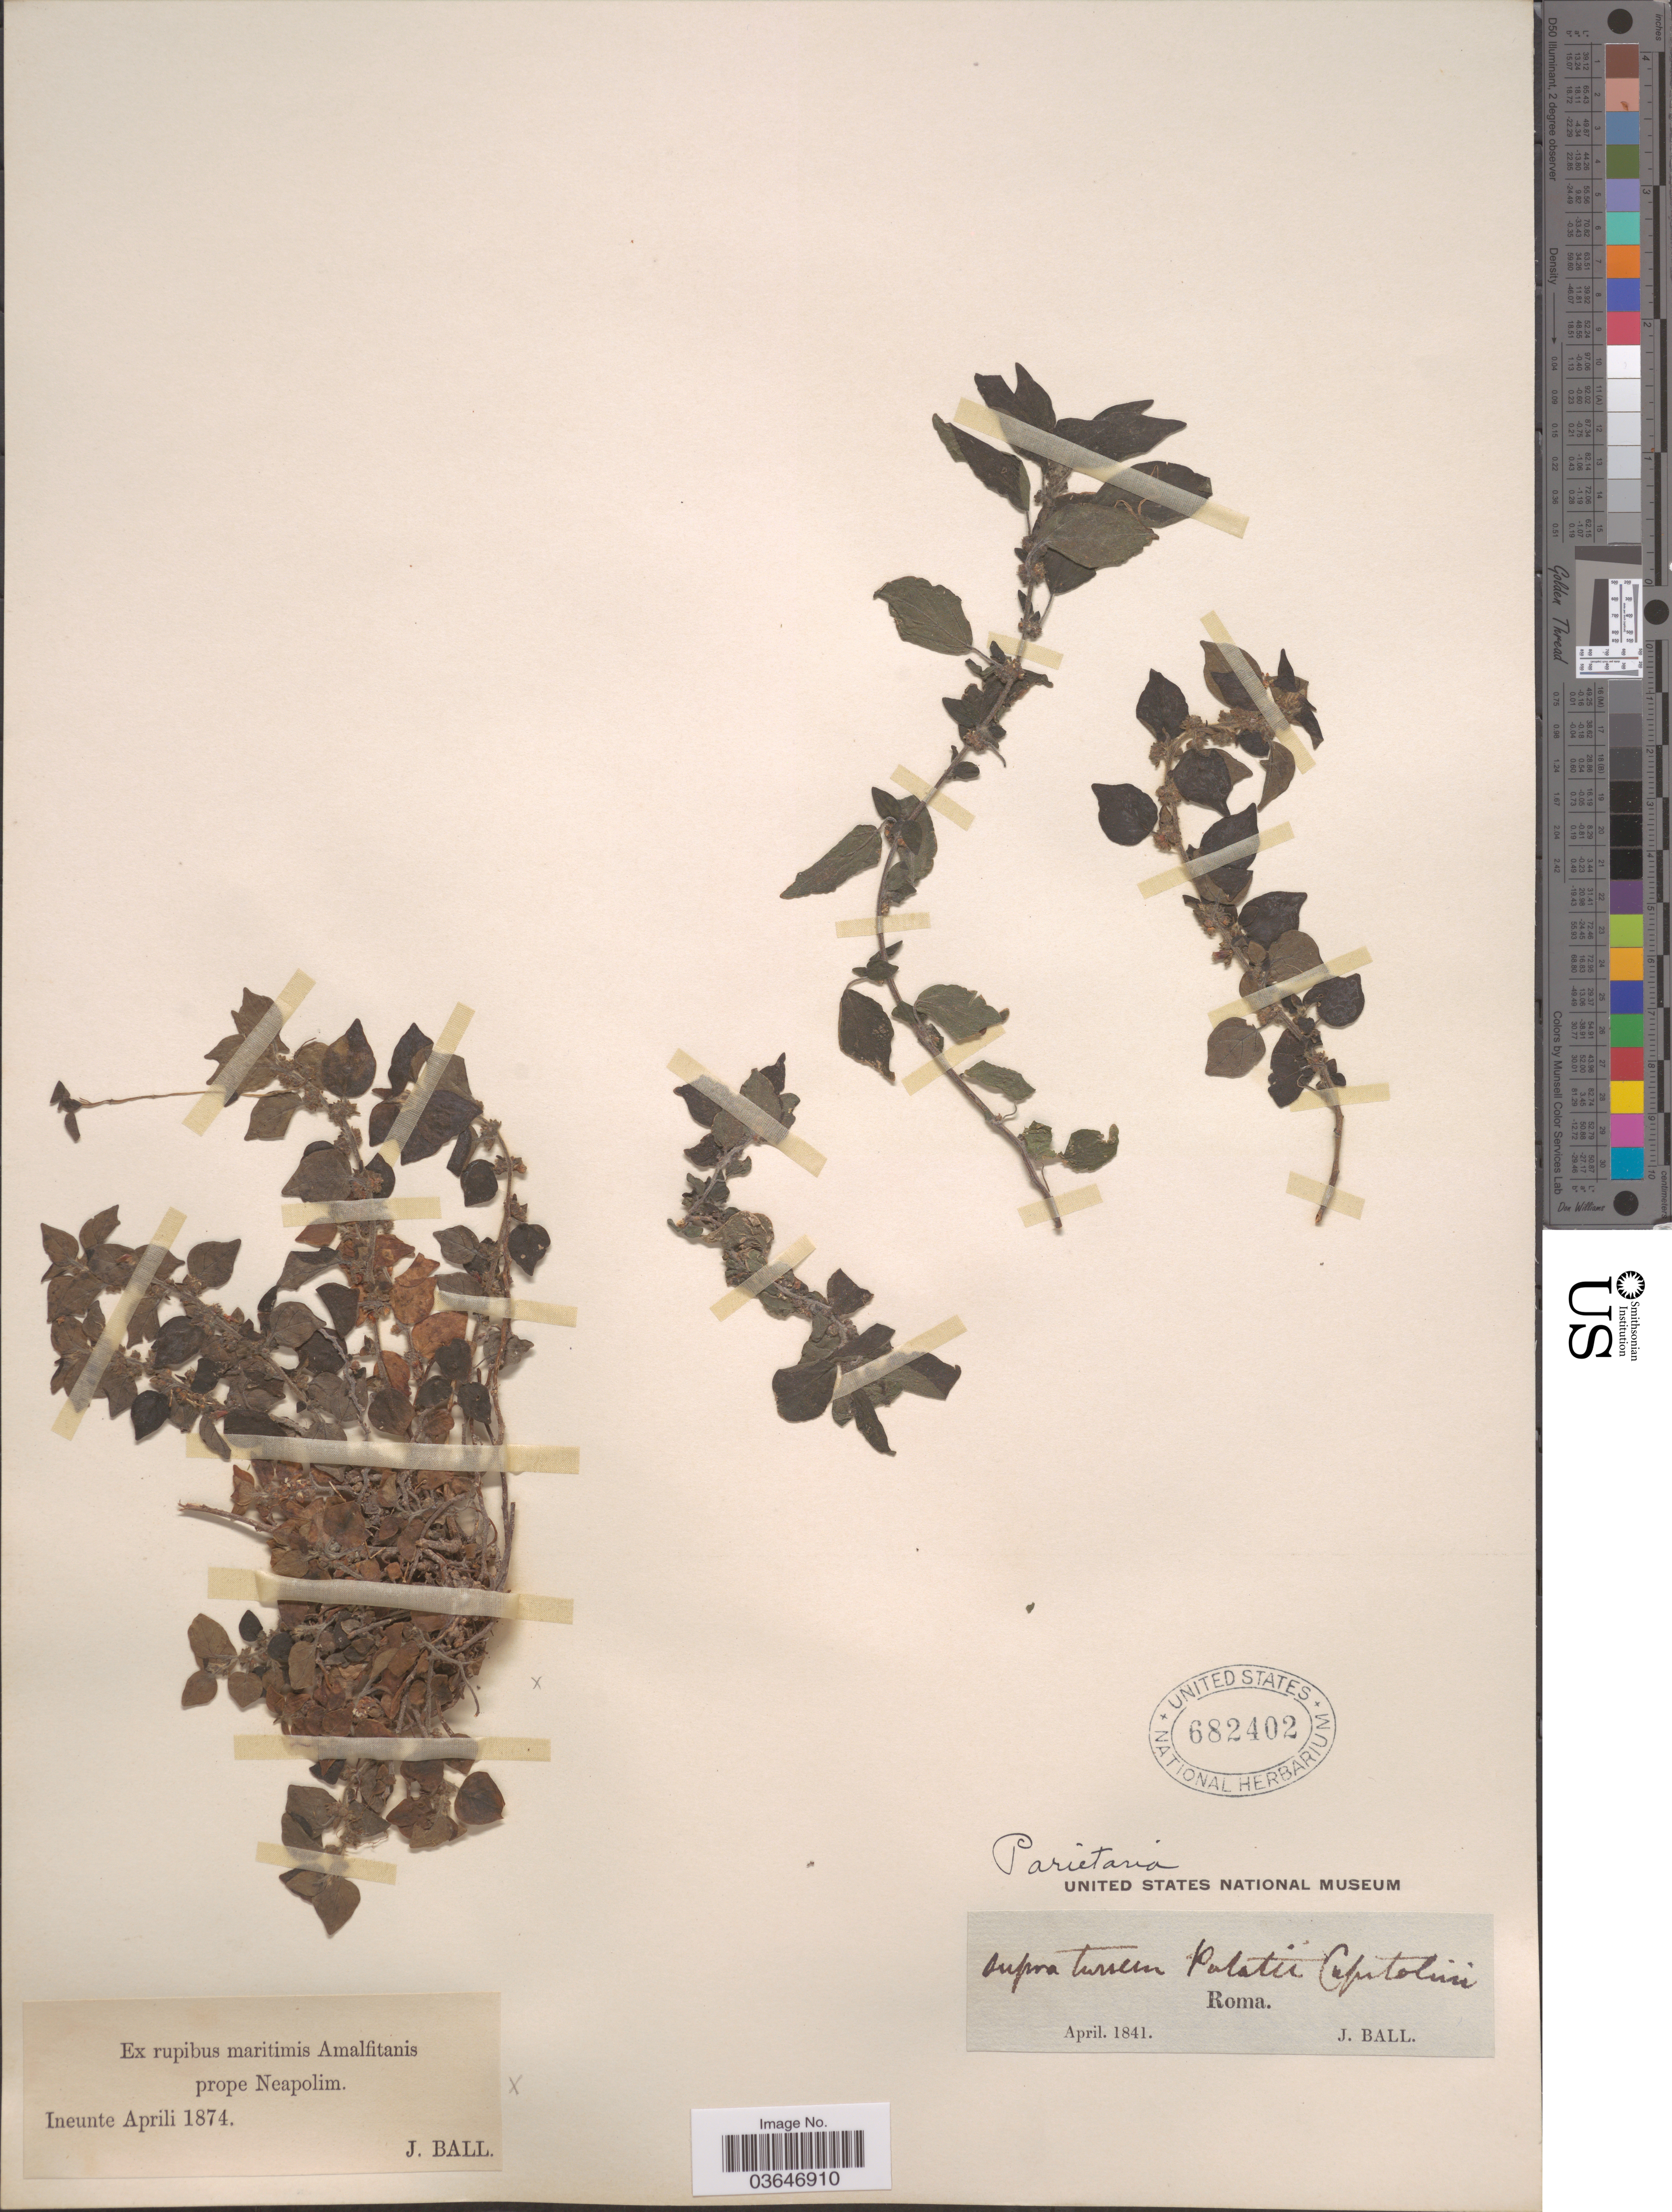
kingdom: Plantae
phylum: Tracheophyta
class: Magnoliopsida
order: Rosales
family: Urticaceae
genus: Parietaria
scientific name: Parietaria sp.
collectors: J. Ball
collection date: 1841-04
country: Italy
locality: Roma.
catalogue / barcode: US 682402-2